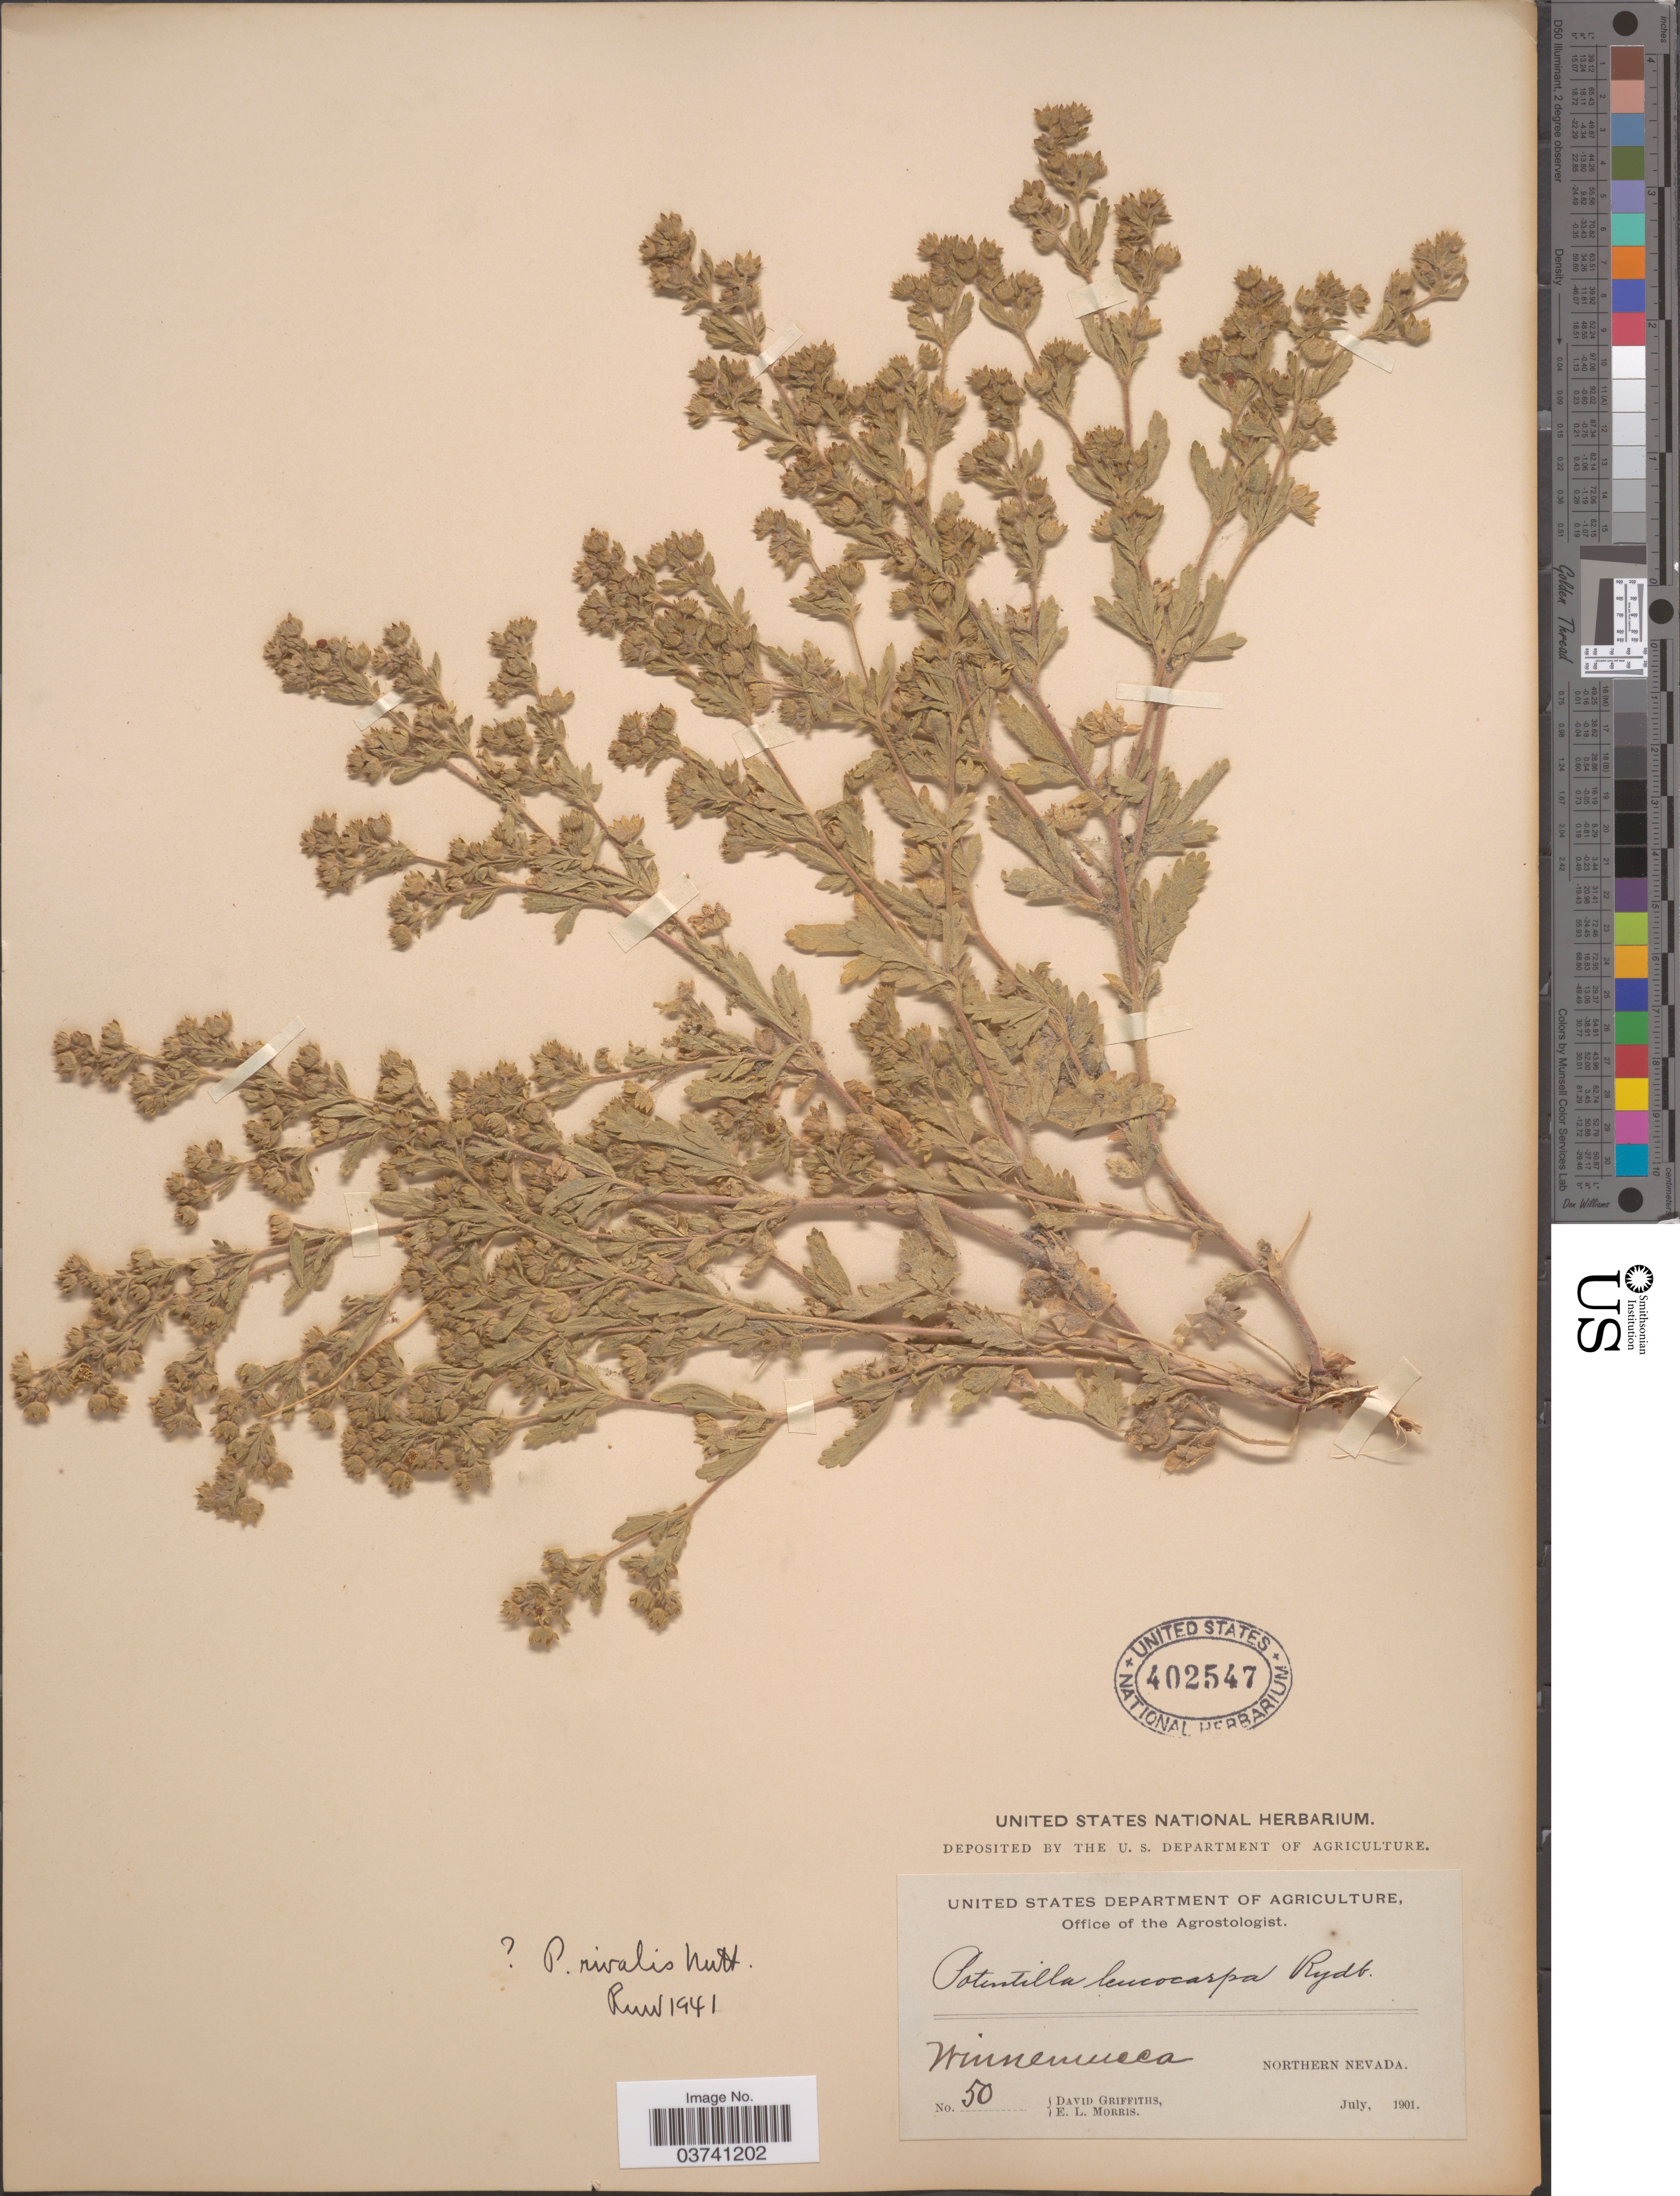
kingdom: Plantae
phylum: Tracheophyta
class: Magnoliopsida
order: Rosales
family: Rosaceae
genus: Potentilla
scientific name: Potentilla rivalis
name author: Nutt.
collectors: D. Griffiths & E. Morris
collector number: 50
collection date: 1901-07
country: United States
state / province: Nevada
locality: Winnemucca Northern Nevada.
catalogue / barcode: US 402547